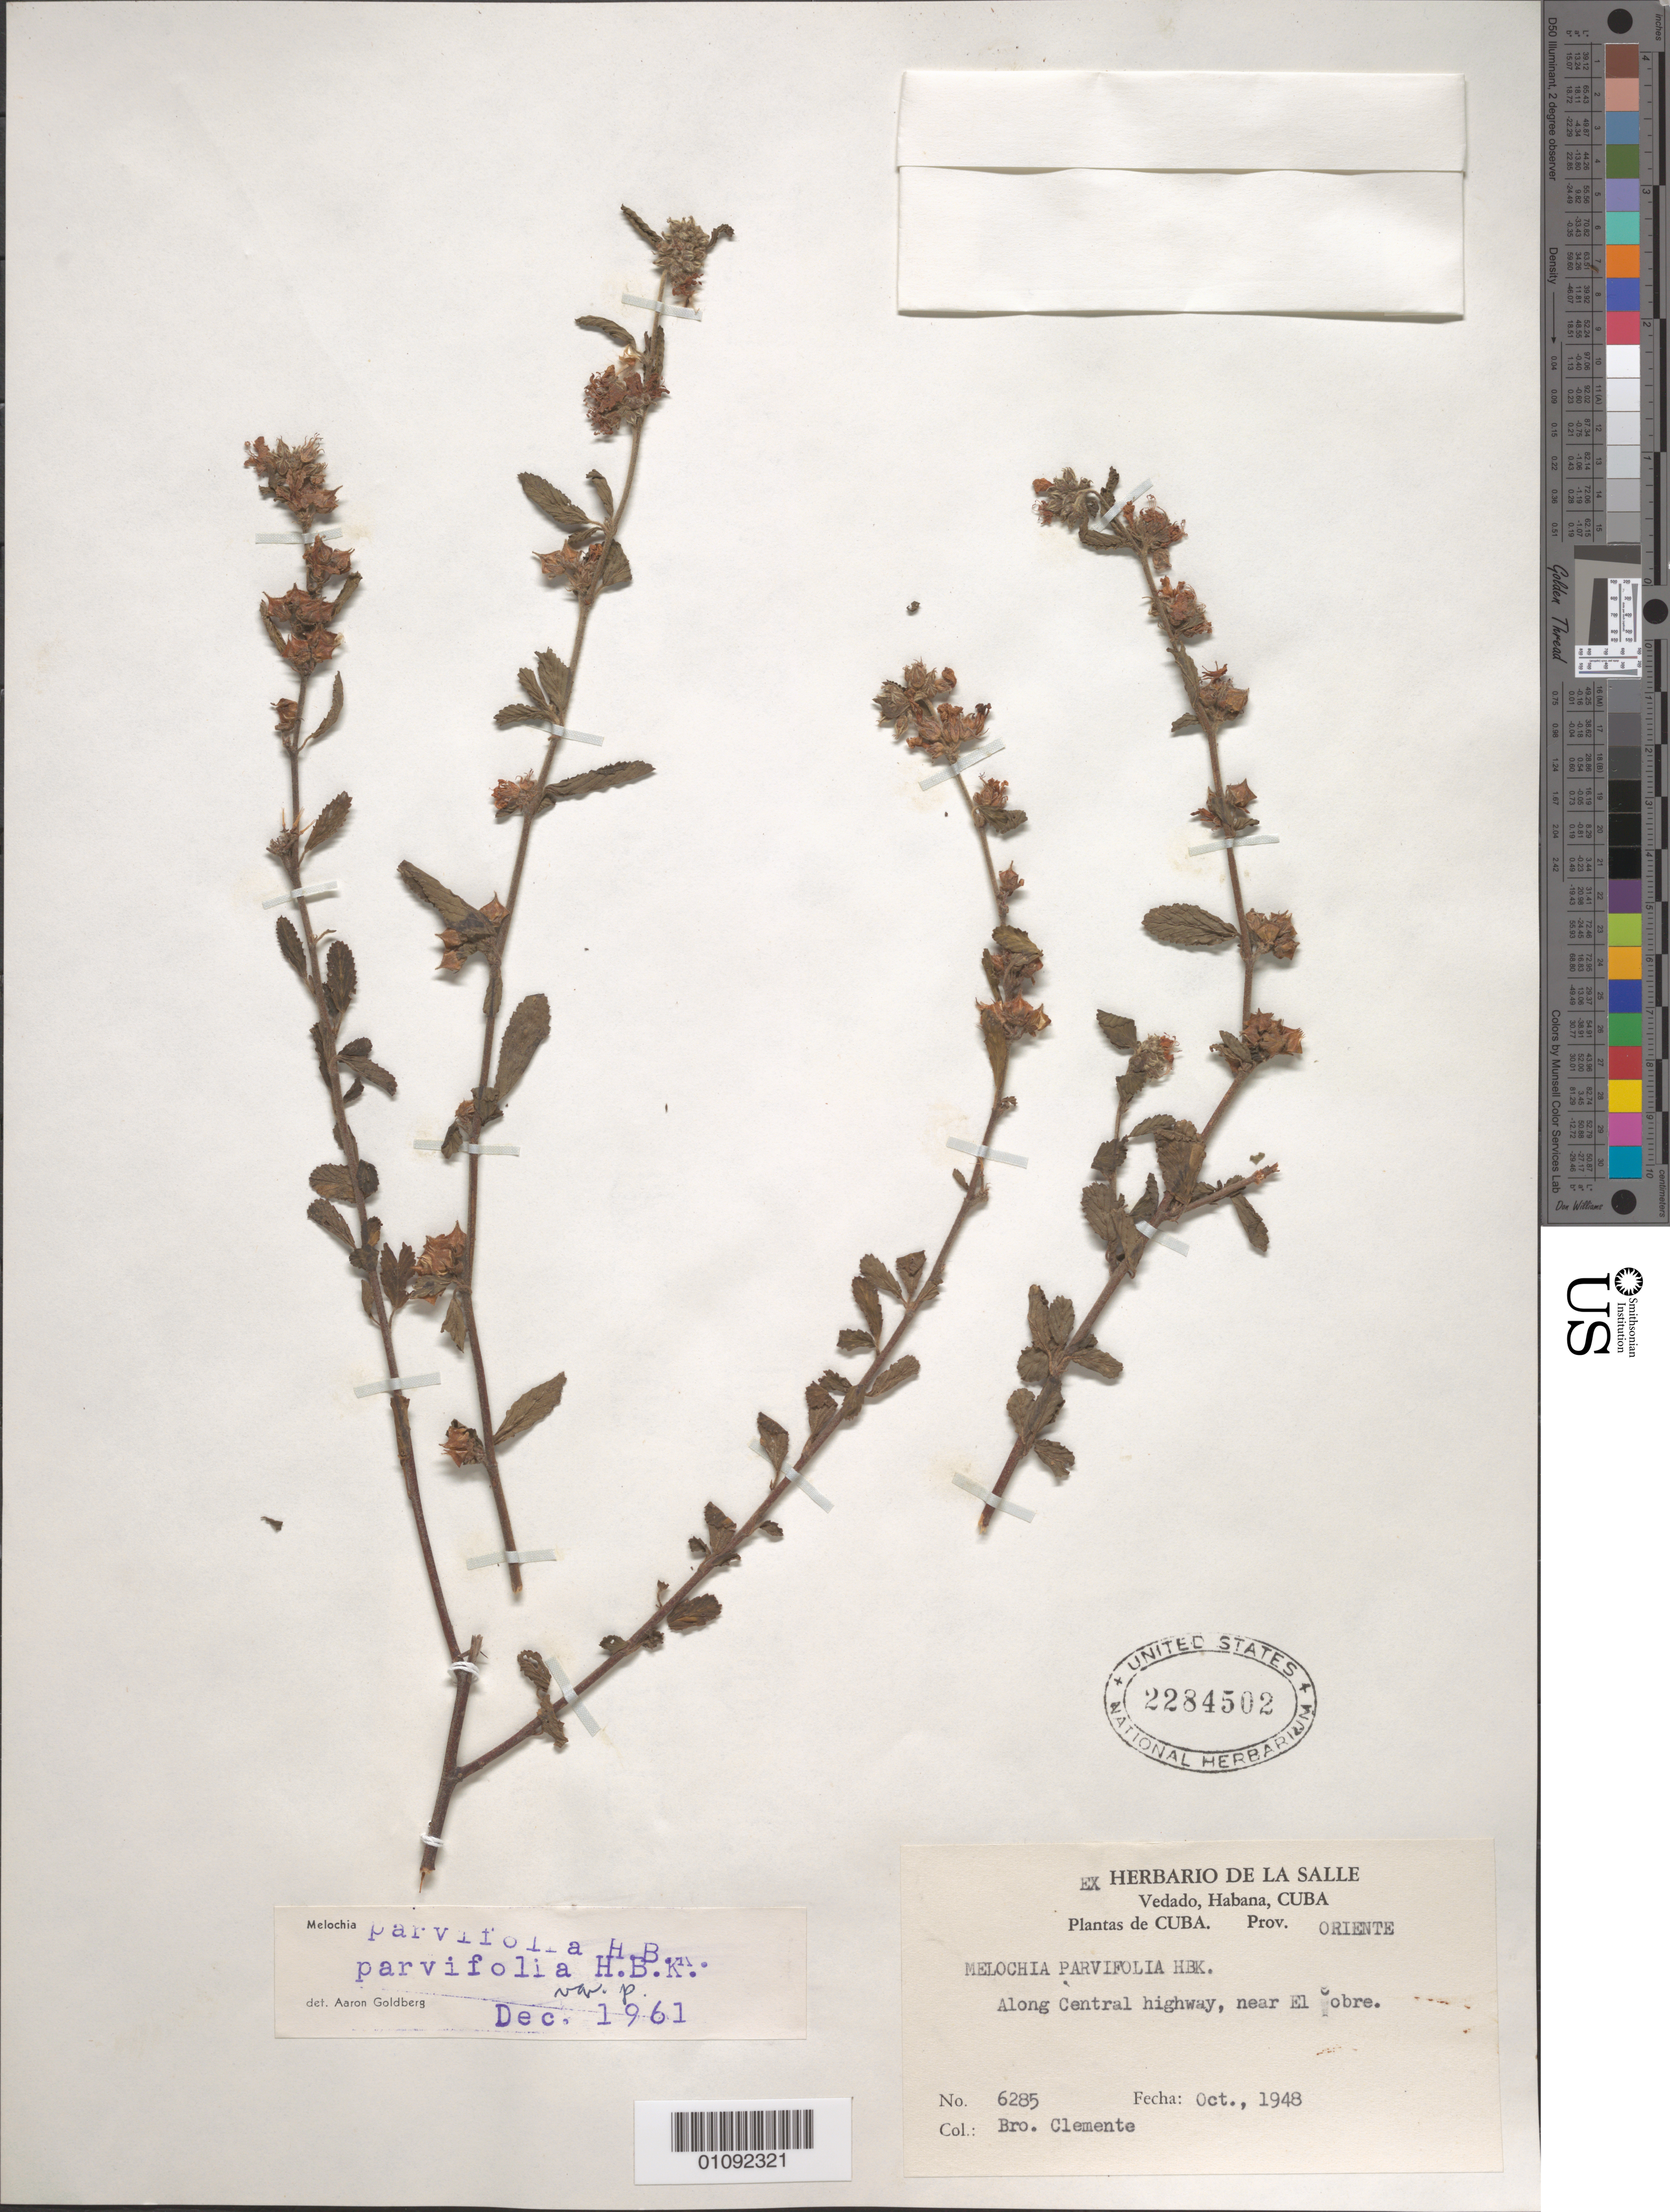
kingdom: Plantae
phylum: Tracheophyta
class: Magnoliopsida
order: Malvales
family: Malvaceae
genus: Melochia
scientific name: Melochia parvifolia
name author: Kunth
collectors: Bro. Clemente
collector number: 6285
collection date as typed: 01 Oct 1948 to 31 Oct 1948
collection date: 1948-10-01/1948-10-31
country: Cuba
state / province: Santiago de Cuba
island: Cuba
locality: Along Central Highway, near El Cobre, Prov Oriente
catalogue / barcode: US 2284502